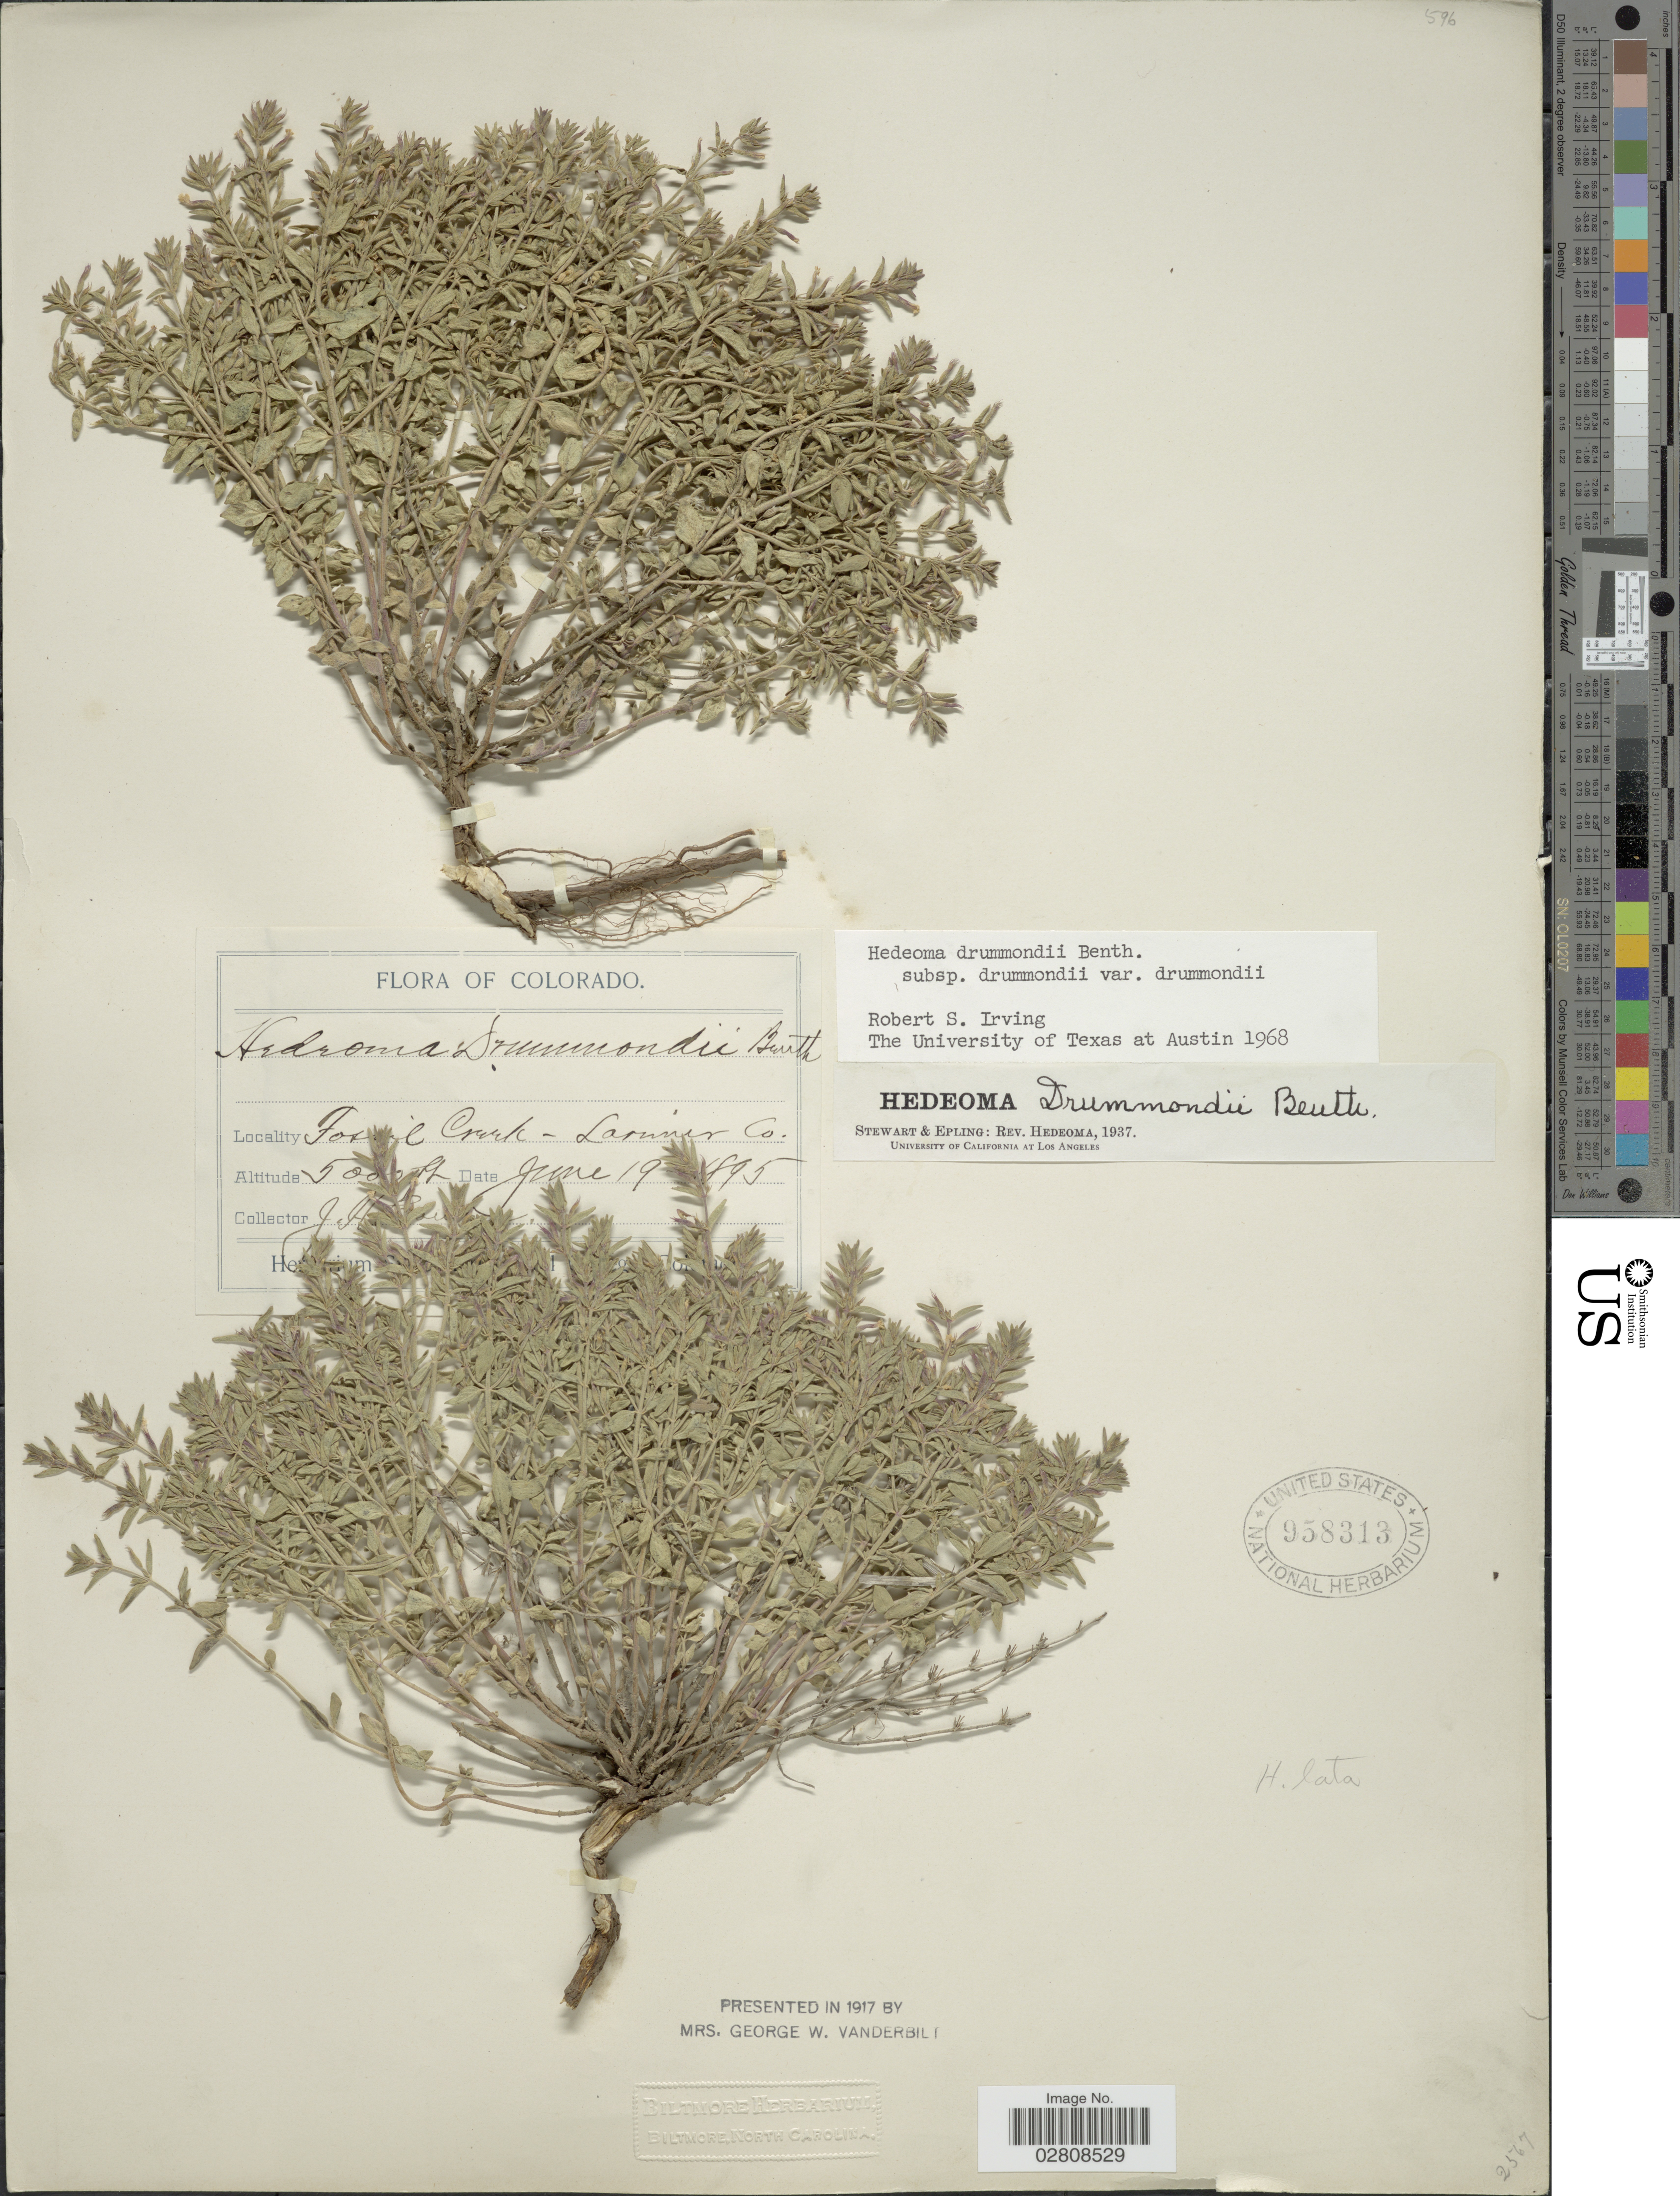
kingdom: Plantae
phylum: Tracheophyta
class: Magnoliopsida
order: Lamiales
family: Lamiaceae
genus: Hedeoma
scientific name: Hedeoma drummondii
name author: Benth.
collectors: J. H. Cowen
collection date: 1895-06-19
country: United States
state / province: Colorado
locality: Fossil Creek- Larimer Co.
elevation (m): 1524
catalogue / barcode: US 958313